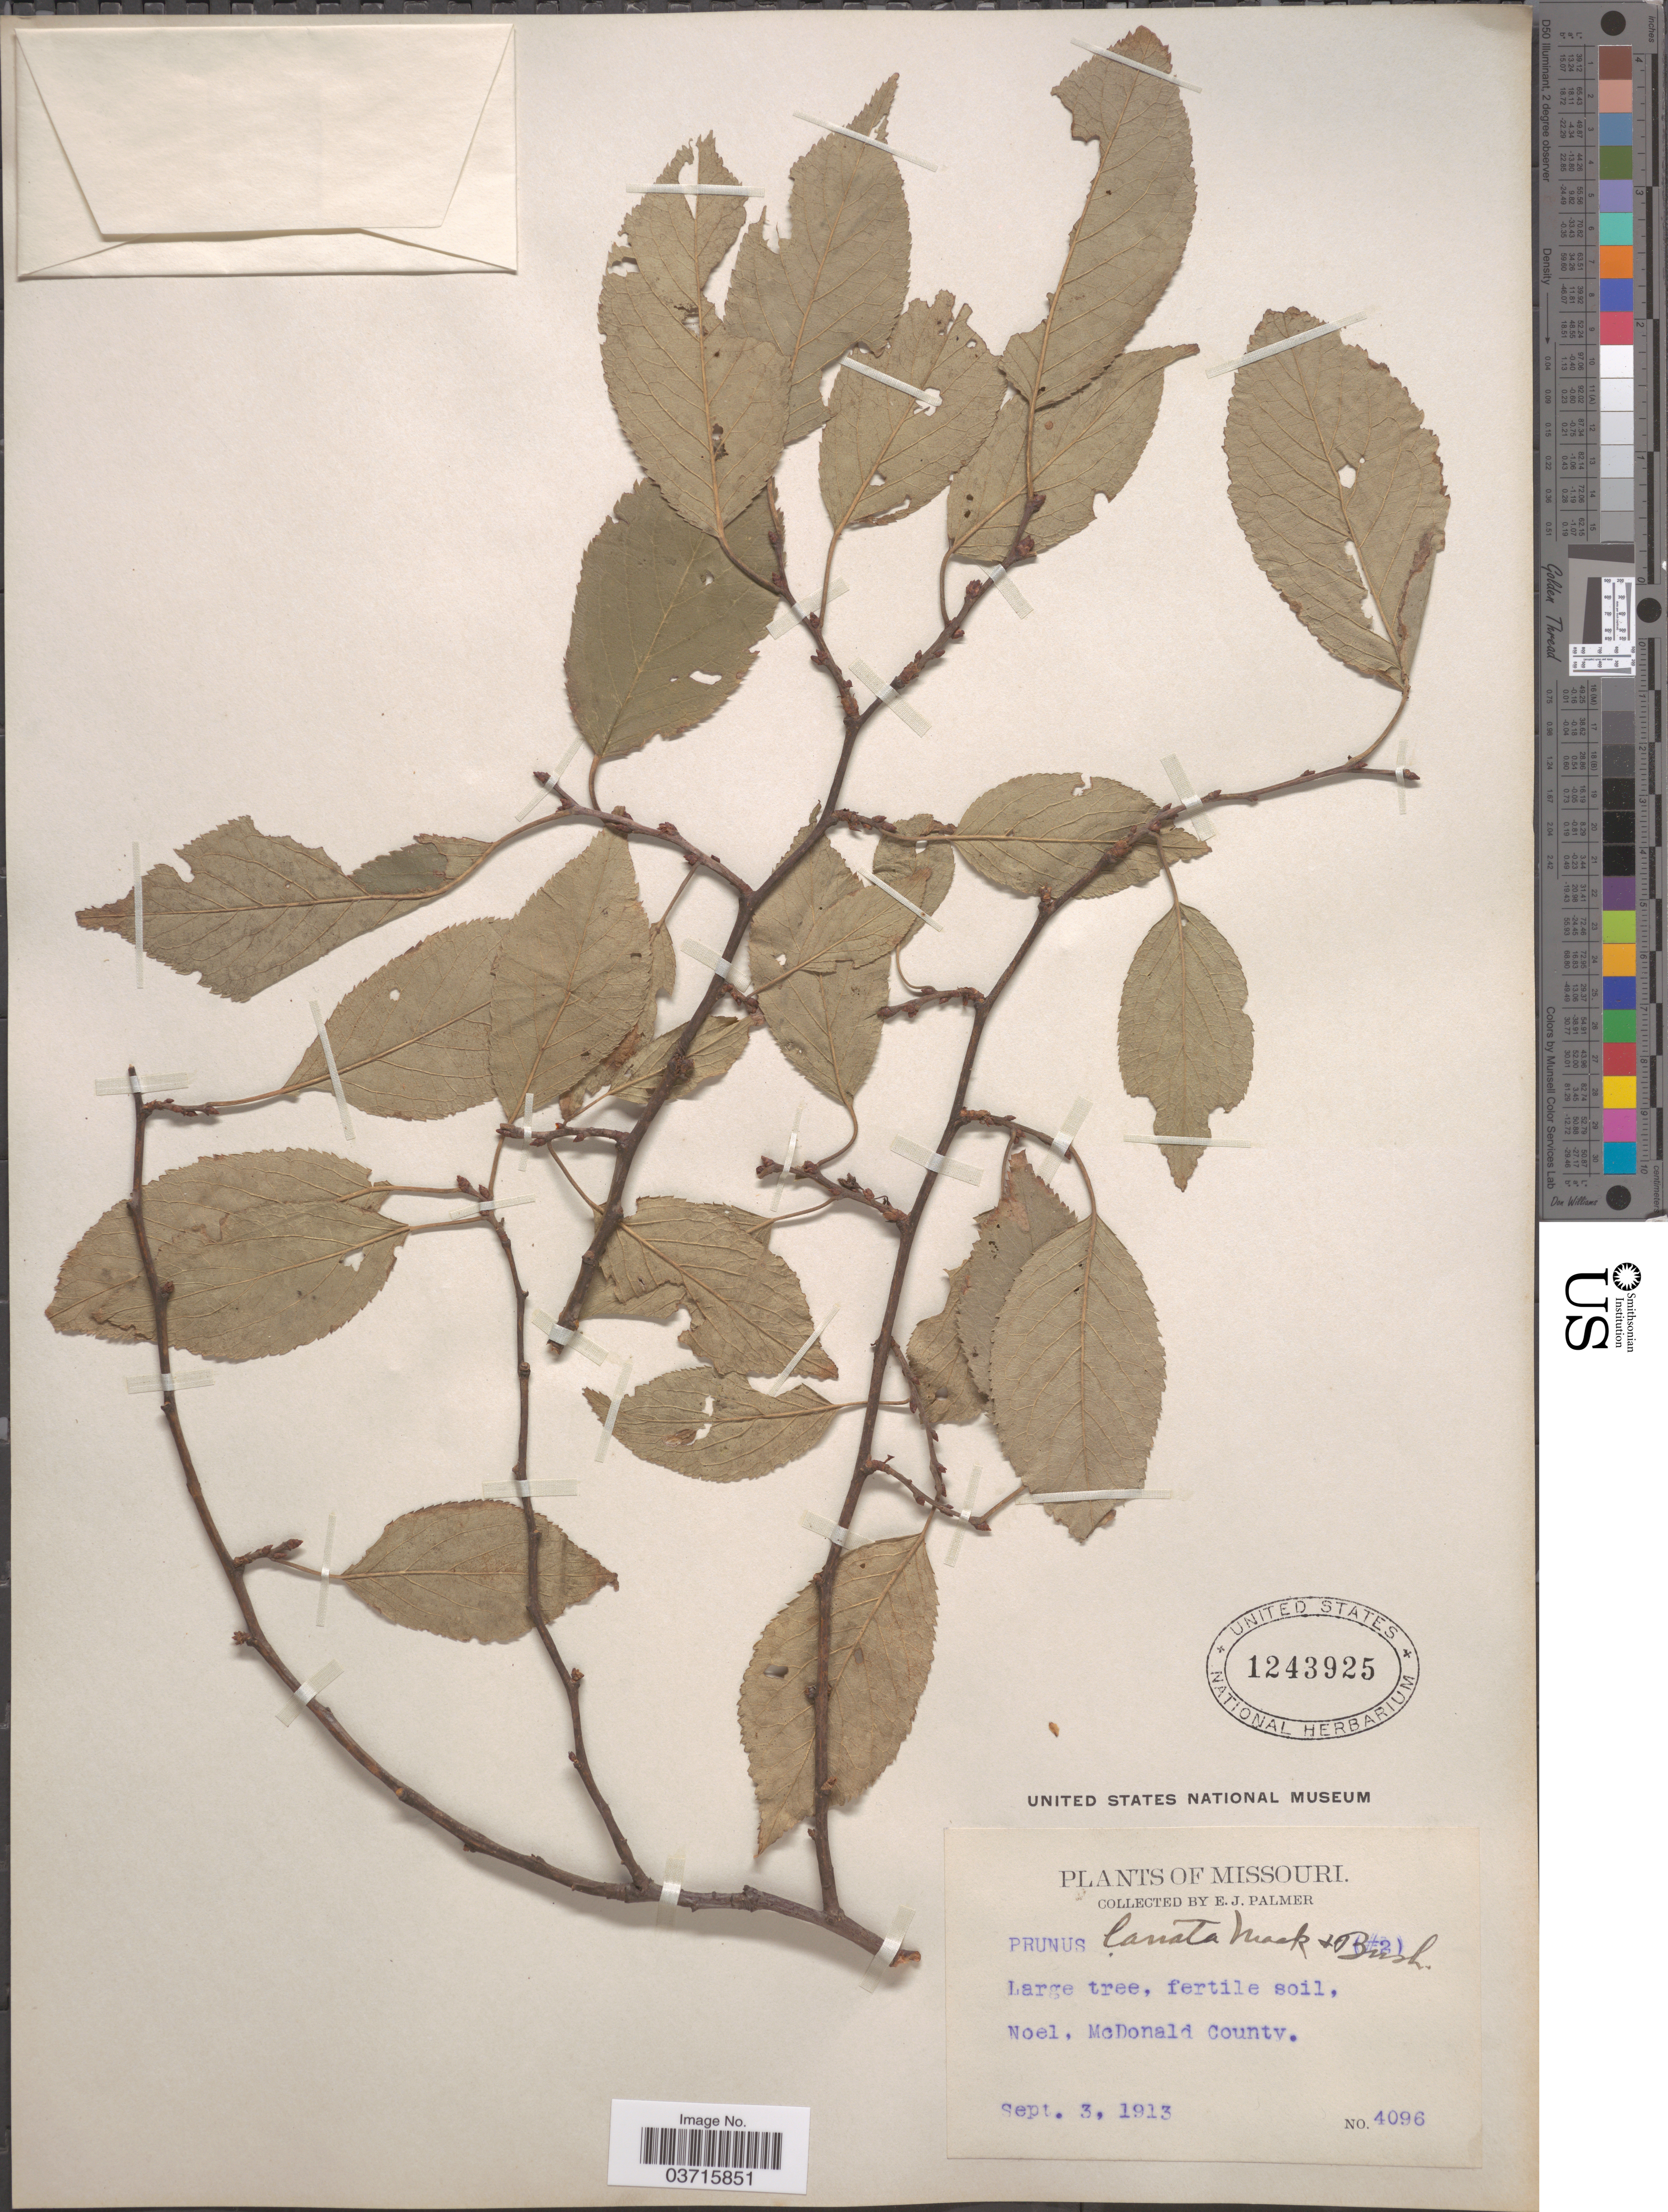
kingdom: Plantae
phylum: Tracheophyta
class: Magnoliopsida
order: Rosales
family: Rosaceae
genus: Prunus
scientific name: Prunus lanata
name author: (Sudw.) Mack. & Bush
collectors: E. J. Palmer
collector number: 4096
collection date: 1913-09-03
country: United States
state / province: Missouri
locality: Noel, McDonald County.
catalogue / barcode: US 1243925